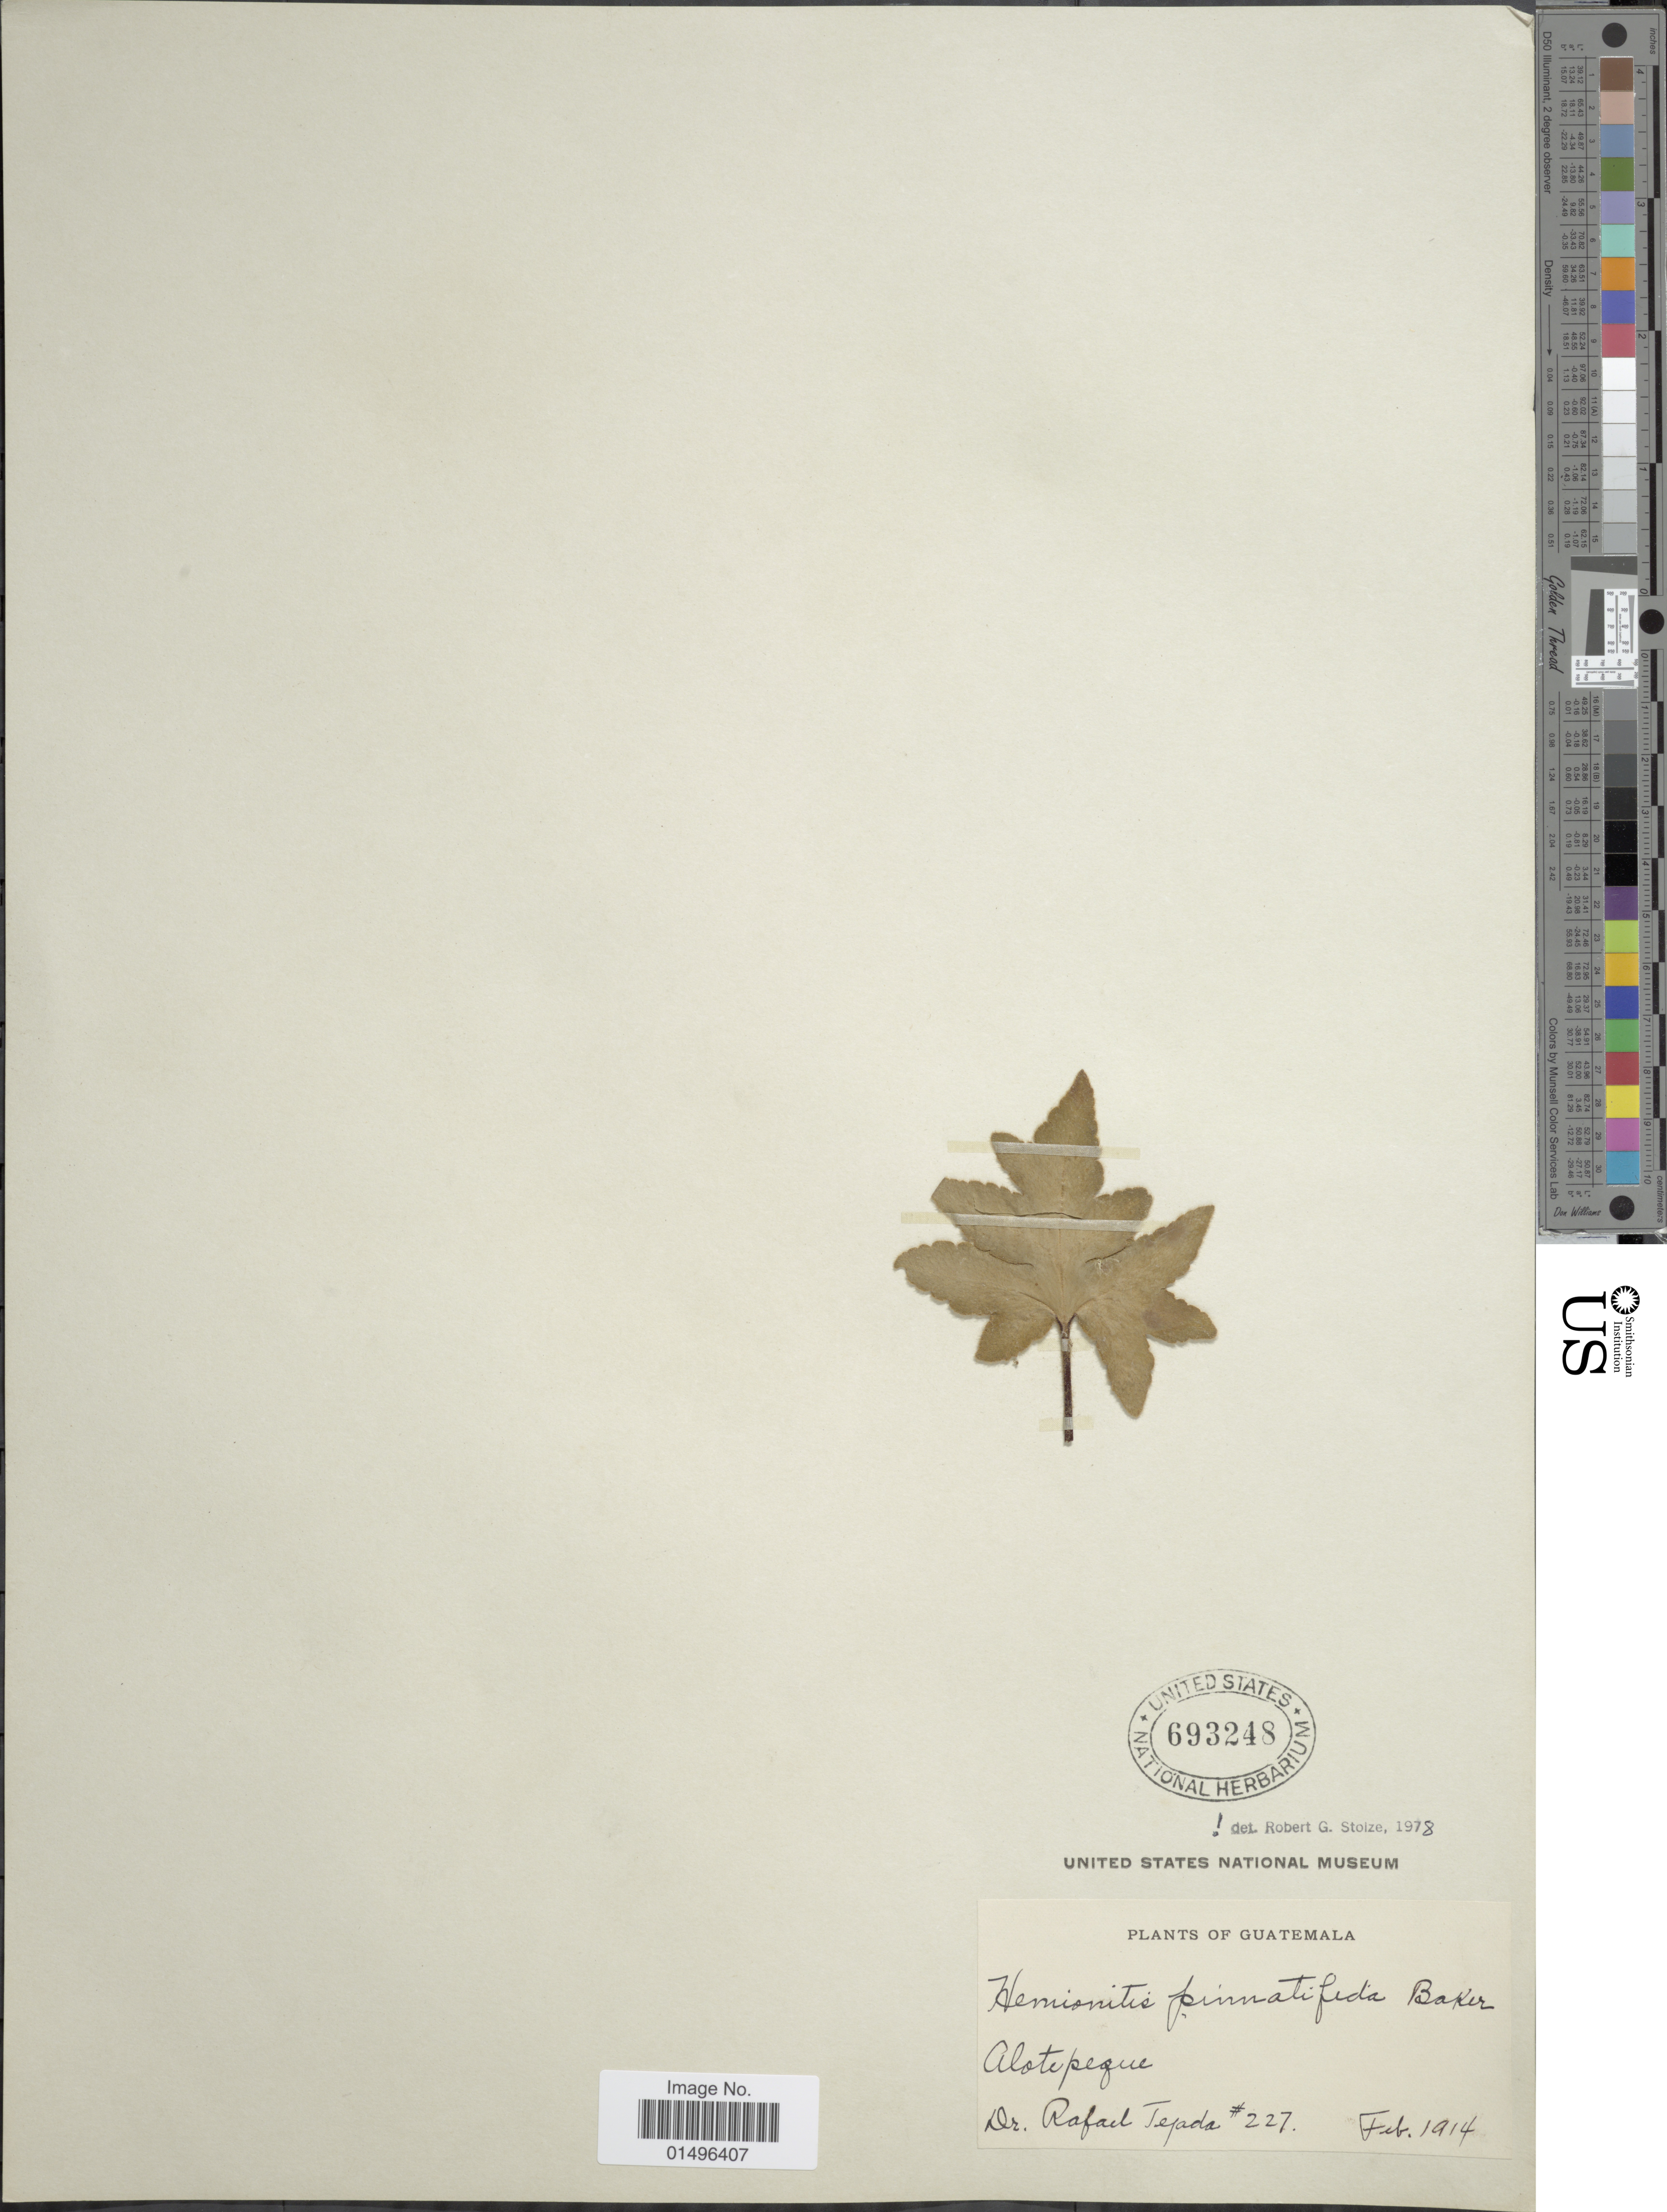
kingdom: Plantae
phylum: Tracheophyta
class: Polypodiopsida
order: Polypodiales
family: Pteridaceae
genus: Hemionitis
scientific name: Hemionitis pinnatifida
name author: Baker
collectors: R. Tejada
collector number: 227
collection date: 1914-02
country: Guatemala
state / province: Guatemala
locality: Guatemala. Alotepeque.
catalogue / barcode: US 693248